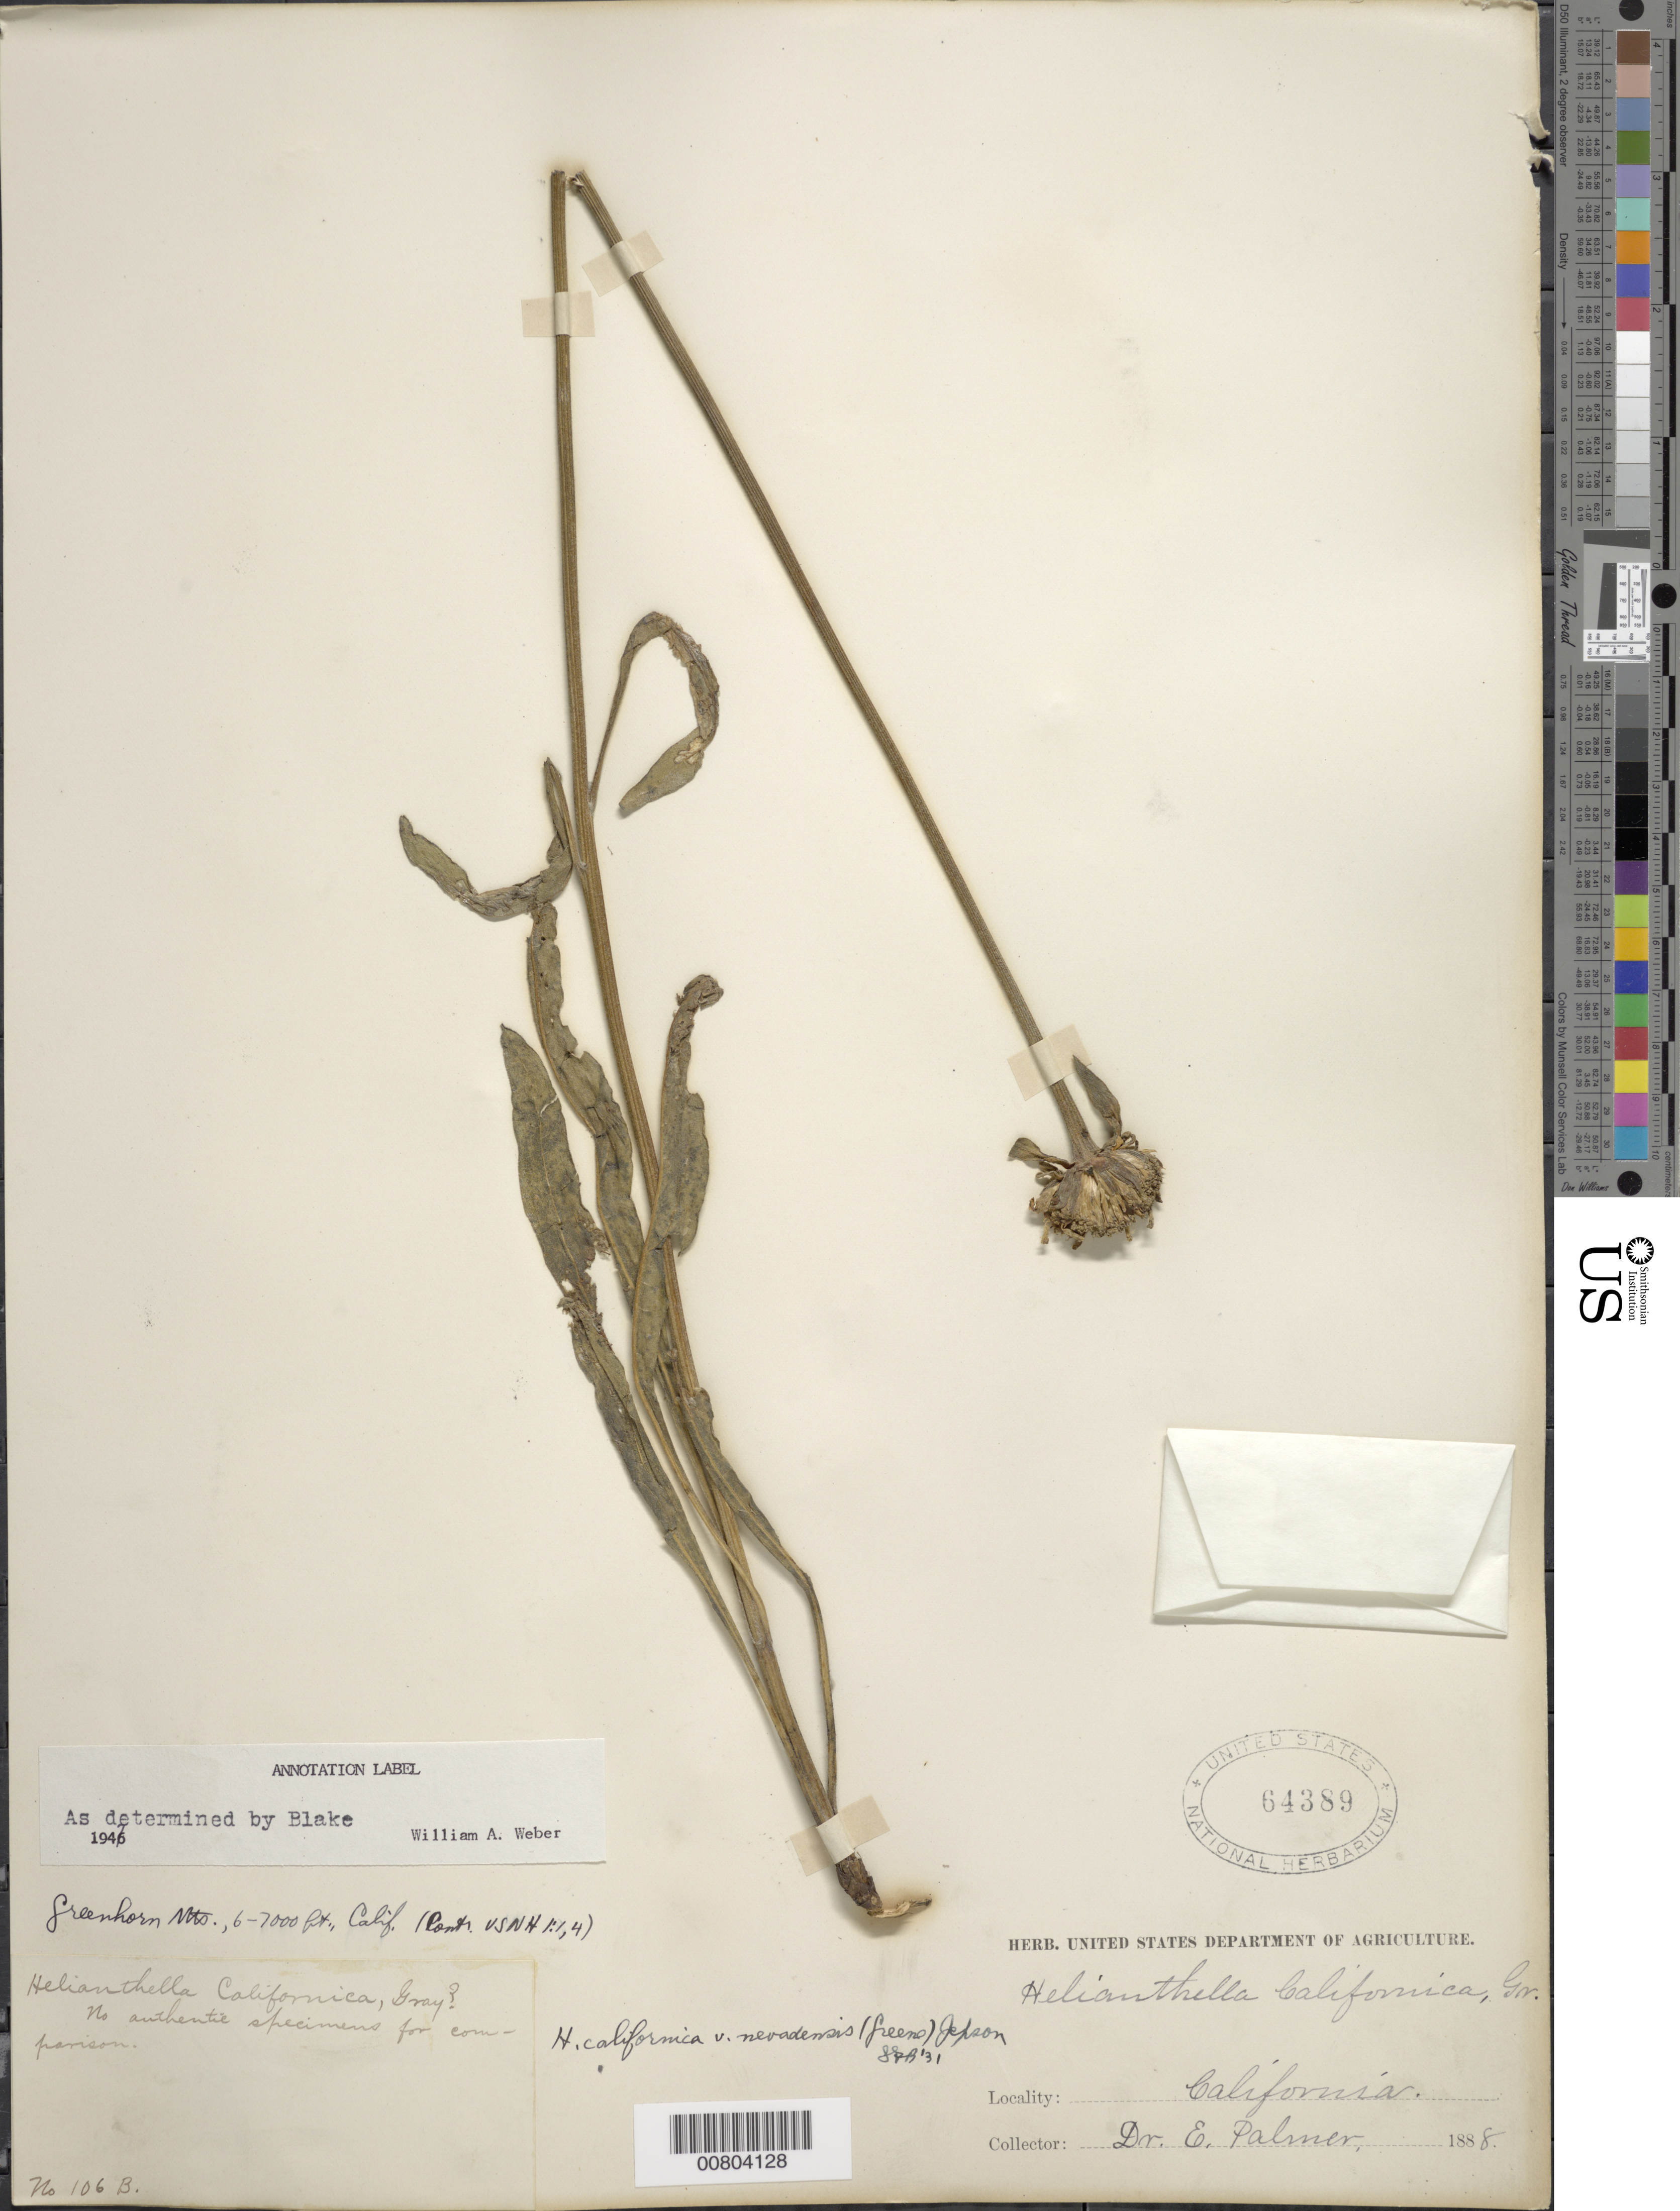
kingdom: Plantae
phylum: Tracheophyta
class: Magnoliopsida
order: Asterales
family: Asteraceae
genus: Helianthella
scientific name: Helianthella californica var. nevadensis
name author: (Greene) Jeps.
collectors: E. Palmer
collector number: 106 B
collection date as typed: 1888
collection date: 1888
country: United States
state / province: California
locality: Greenhorn Mts., California.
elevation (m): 1829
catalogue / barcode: US 64389